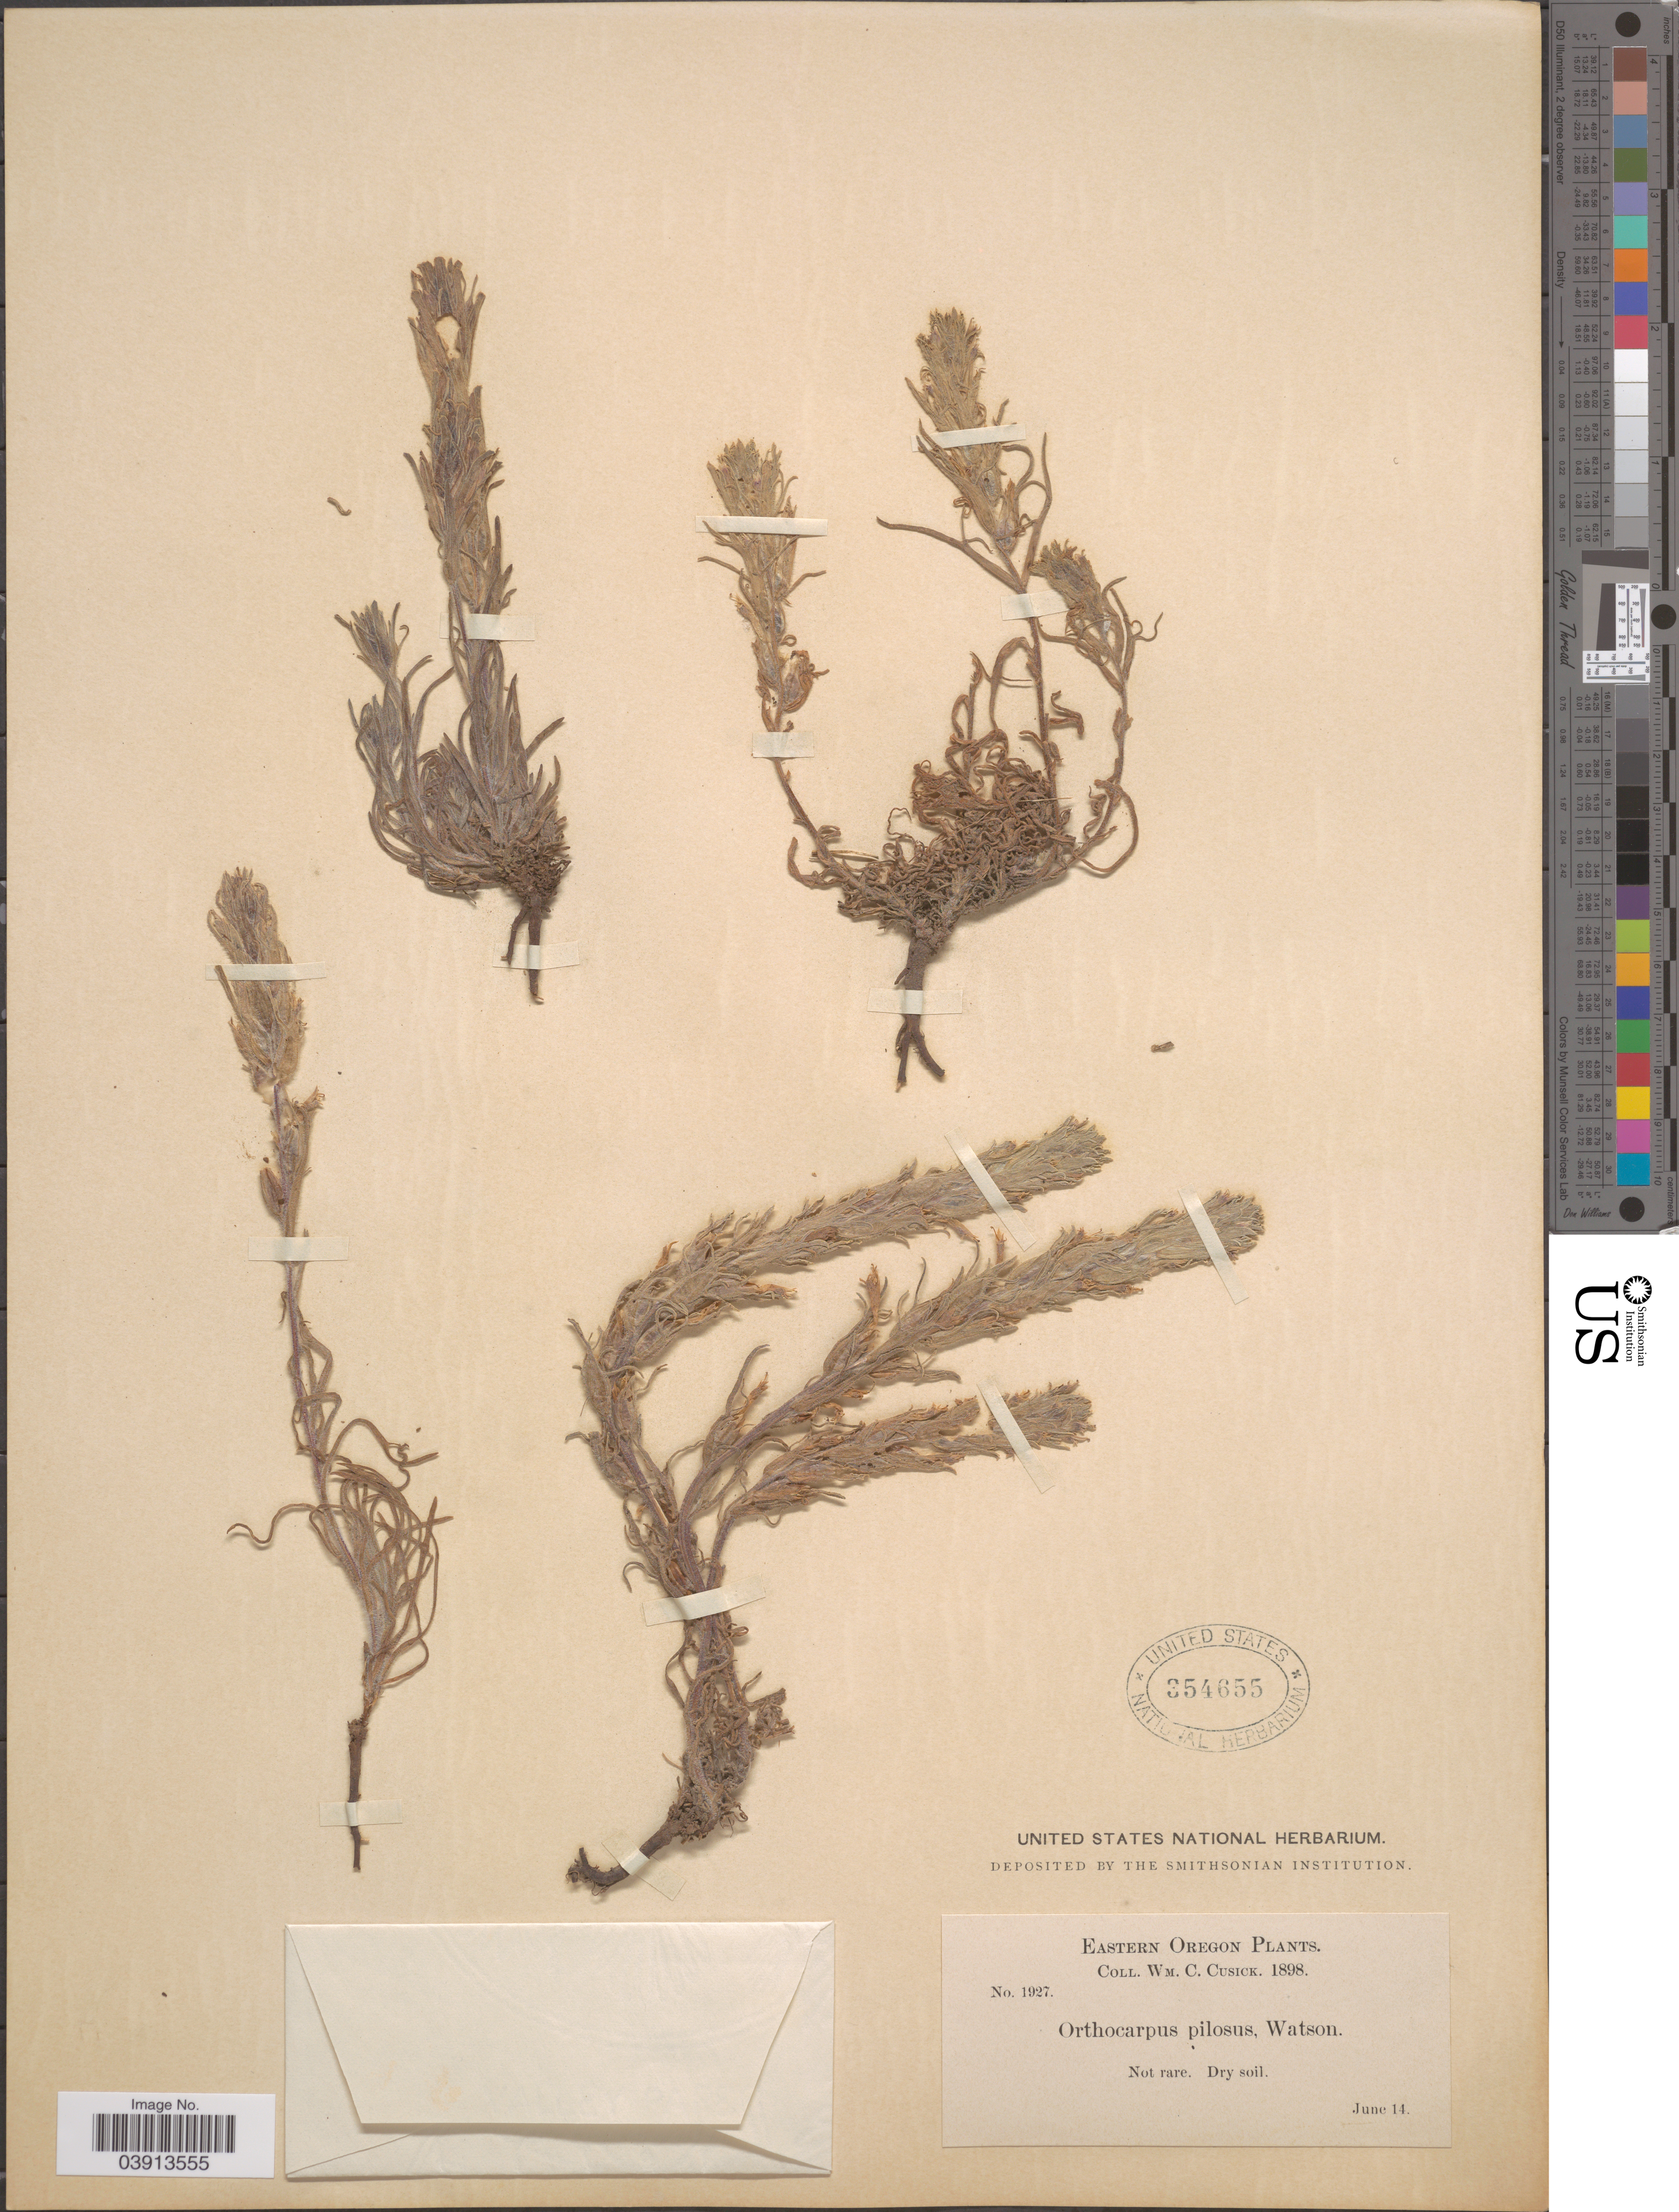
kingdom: Plantae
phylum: Tracheophyta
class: Magnoliopsida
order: Lamiales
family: Orobanchaceae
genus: Castilleja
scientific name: Castilleja pilosa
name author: (S. Watson) Rydb.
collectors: W. C. Cusick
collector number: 1927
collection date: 1898-06-14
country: United States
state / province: Oregon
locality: Eastern Oregon.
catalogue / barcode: US 354655